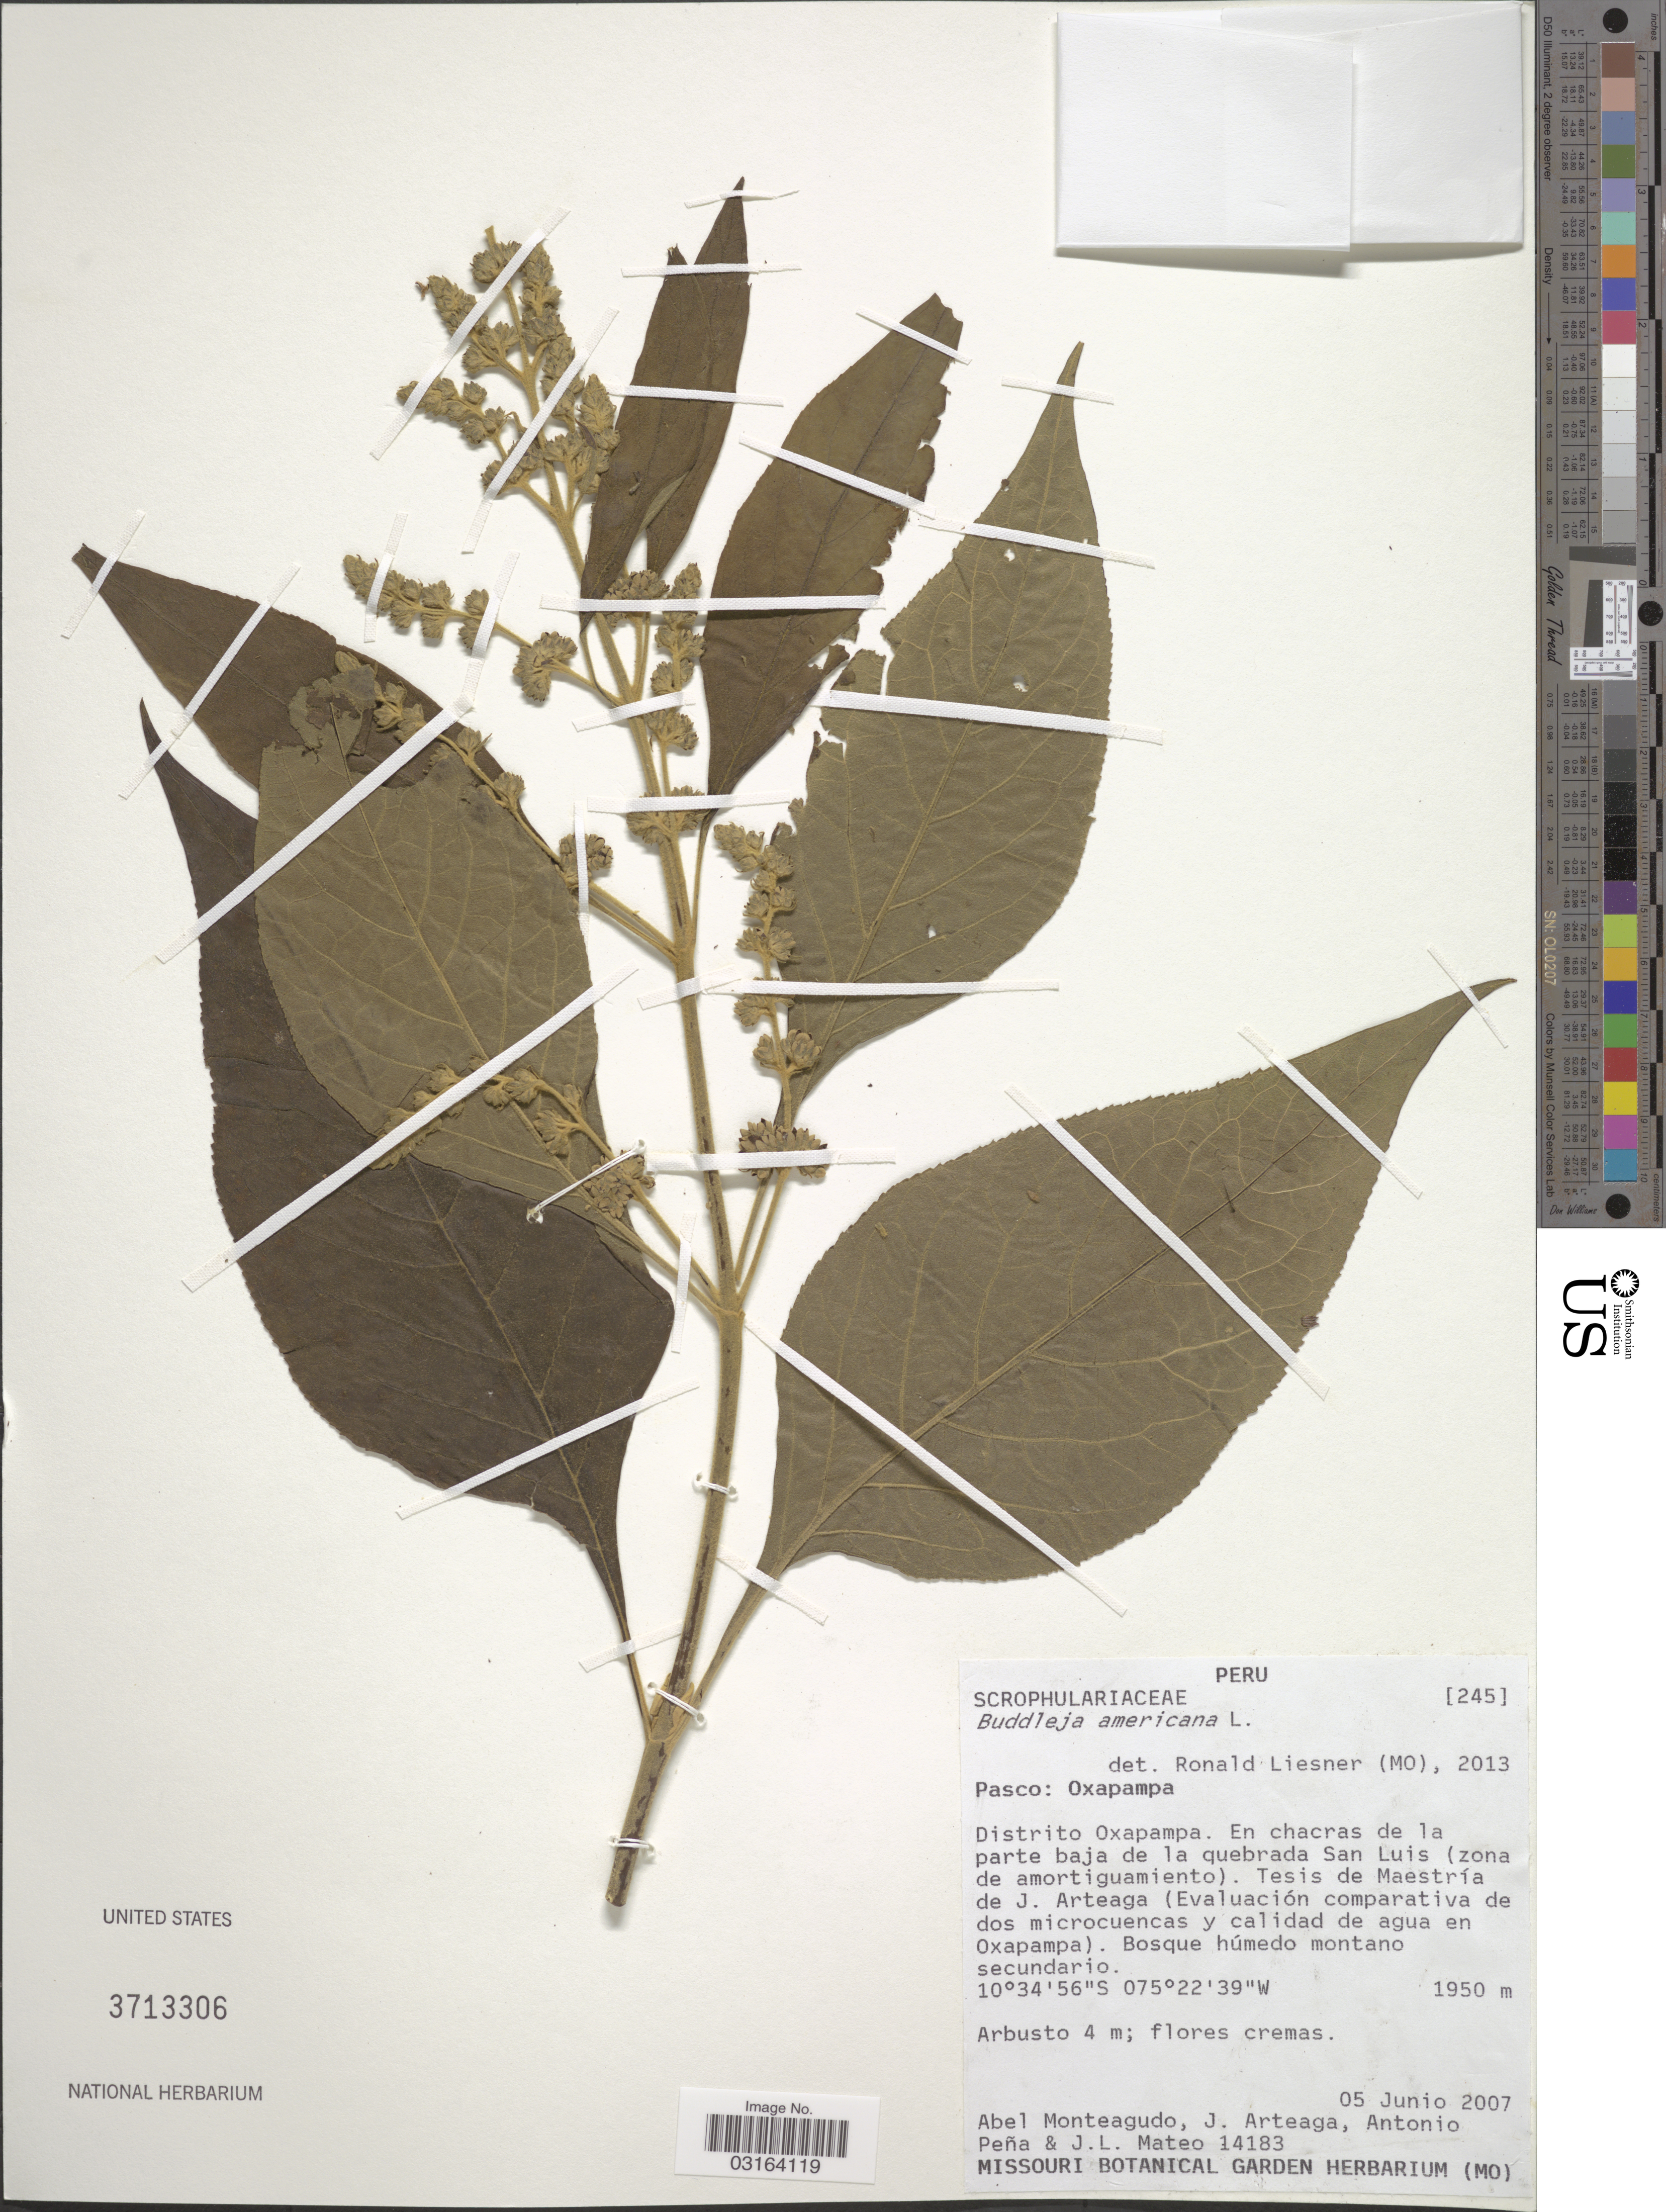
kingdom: Plantae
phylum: Tracheophyta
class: Magnoliopsida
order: Lamiales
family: Scrophulariaceae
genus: Buddleja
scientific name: Buddleja americana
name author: L.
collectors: A. Monteagudo, J. Arteaga, A. Peña & J. Mateo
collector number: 14183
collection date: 2007-06-05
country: Peru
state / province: Pasco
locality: Oxapampa, Distrito Oxapampa. En chacras de la parte baja de la quebrada San Luis (zona de amortiguamiento). Tesis de Maestría de J. Arteaga (Evaluación comparativa de dos microcuencas y calidad de agua en Oxapampa).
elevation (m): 1950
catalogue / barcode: US 3713306